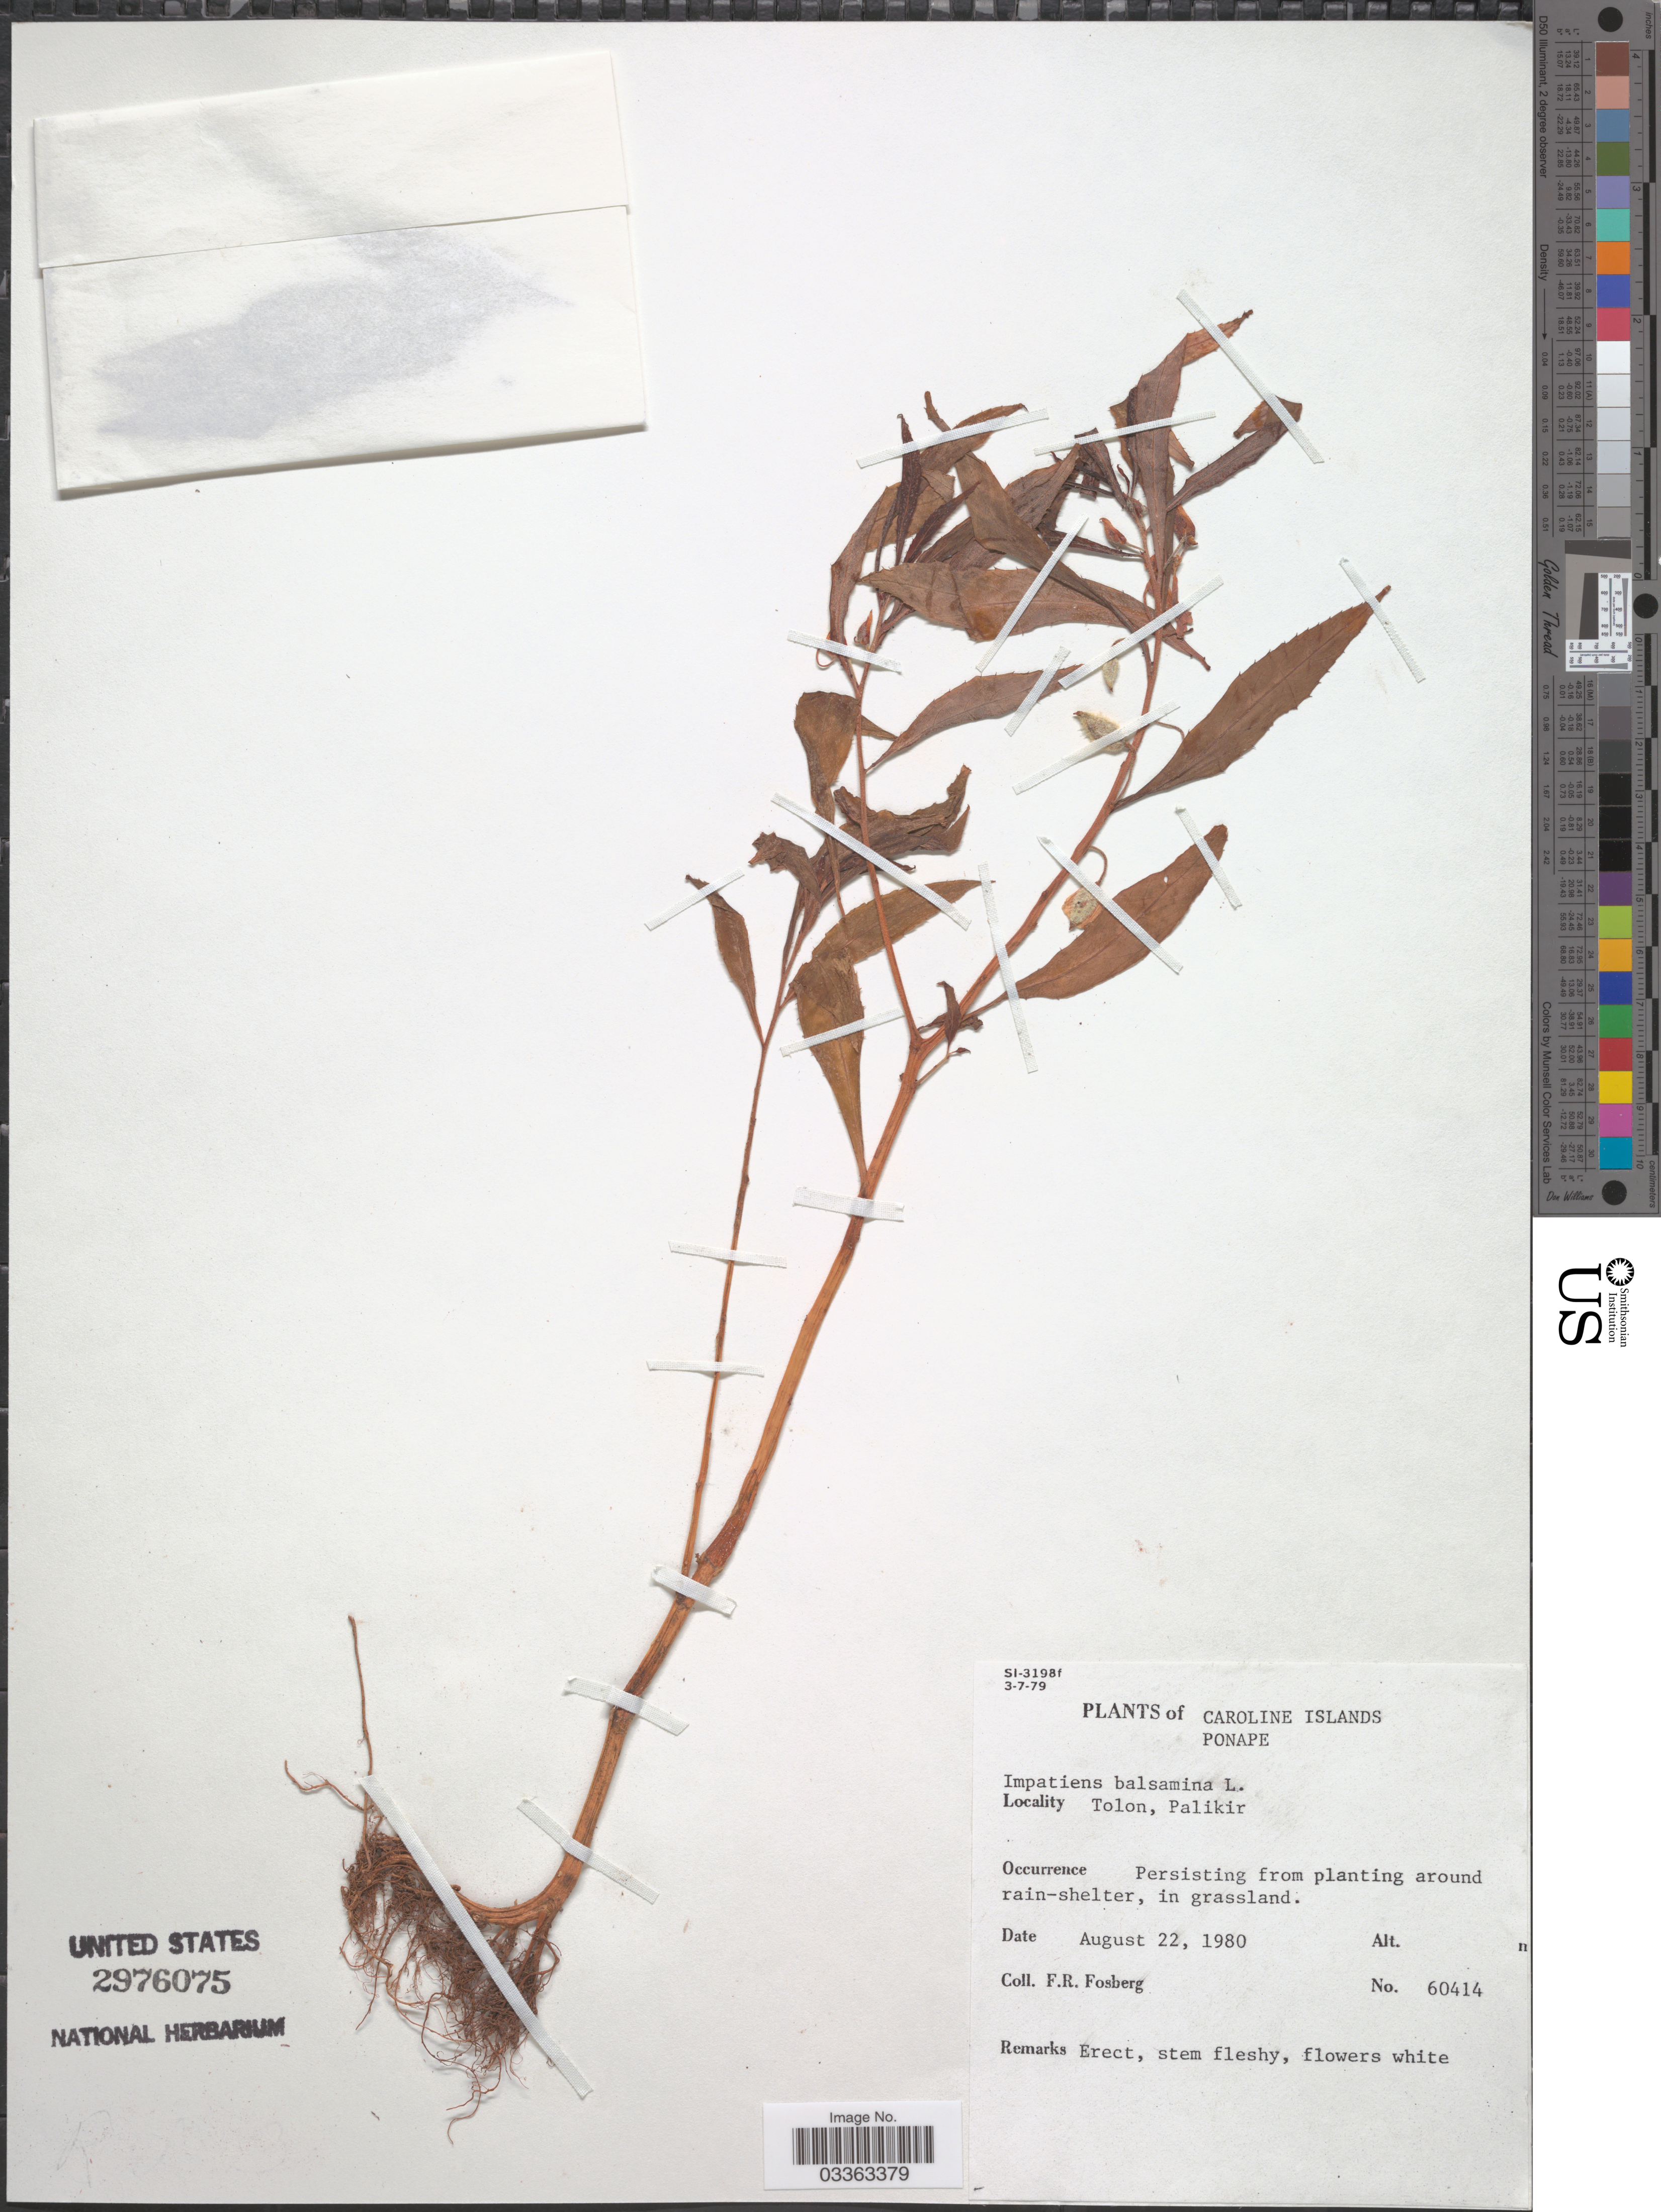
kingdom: Plantae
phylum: Tracheophyta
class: Magnoliopsida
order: Ericales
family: Balsaminaceae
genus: Impatiens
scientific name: Impatiens balsamina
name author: L.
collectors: F. R. Fosberg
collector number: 60414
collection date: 1980-08-22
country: Micronesia, Federated States of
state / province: Pohnpei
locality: Caroline Islands, Ponape, Tolon, Palikir.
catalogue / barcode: US 2976075